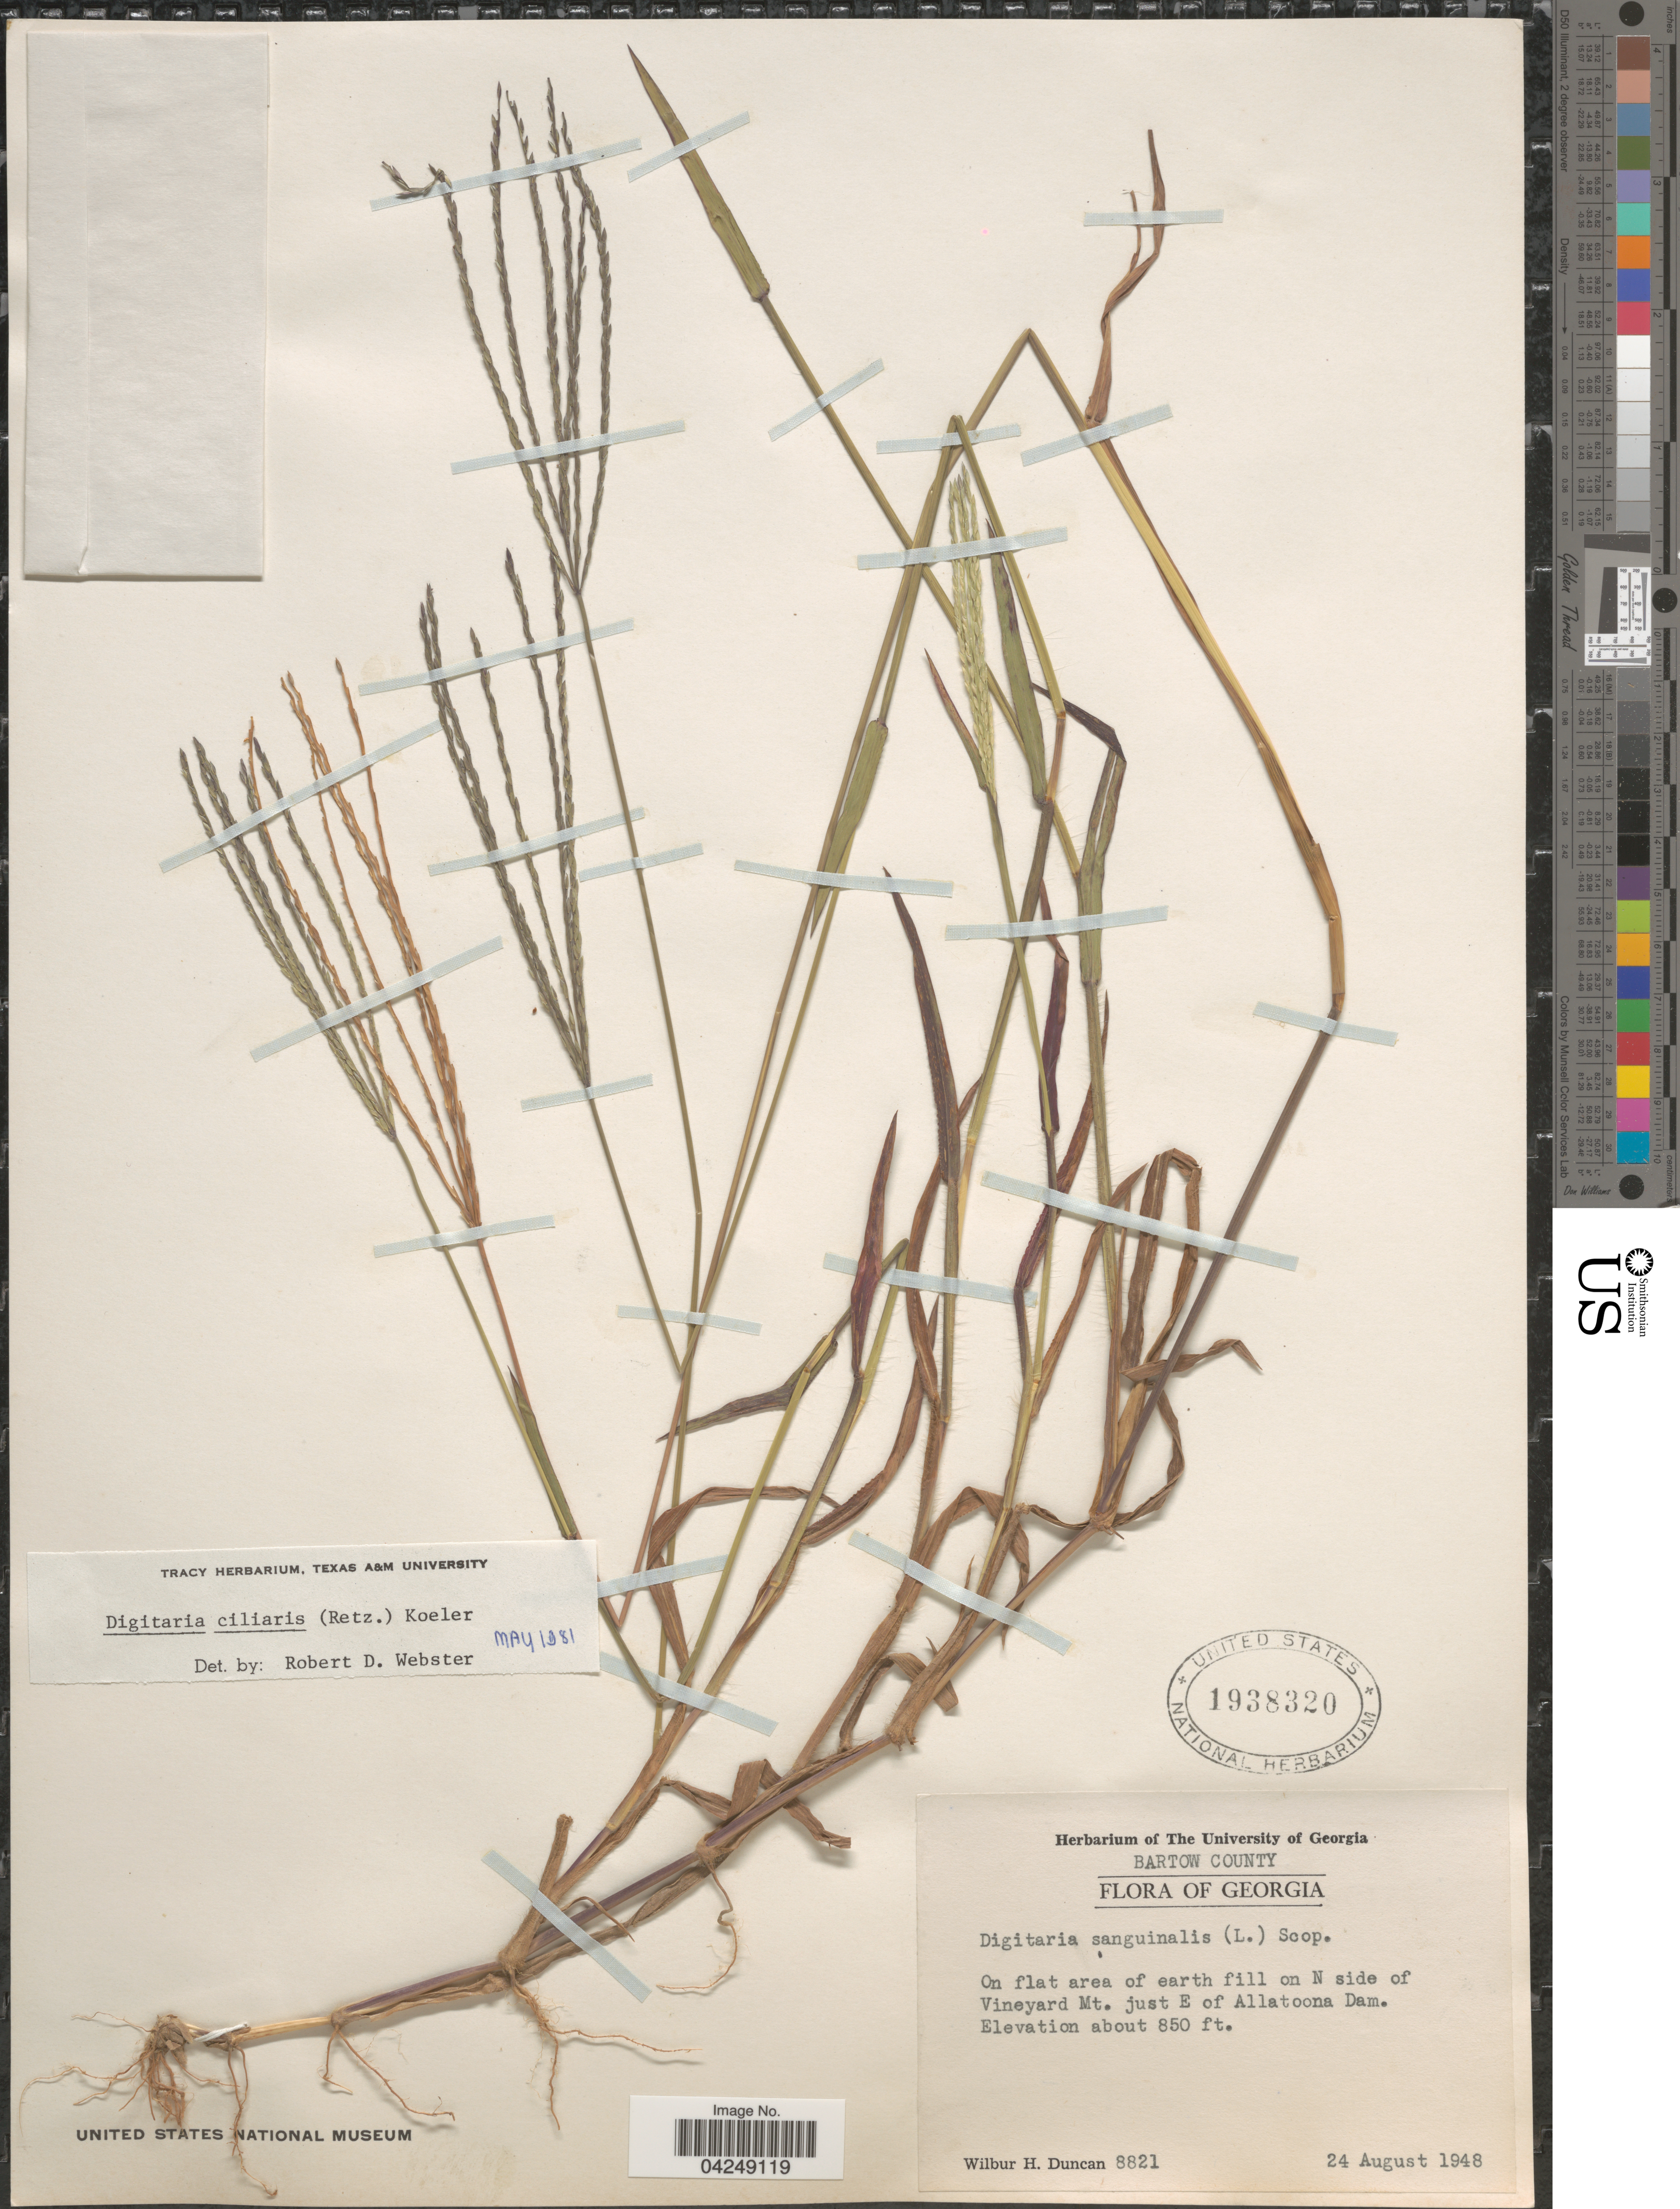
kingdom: Plantae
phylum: Tracheophyta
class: Liliopsida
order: Poales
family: Poaceae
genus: Digitaria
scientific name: Digitaria ciliaris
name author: (Retz.) Koeler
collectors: W. H. Duncan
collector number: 8821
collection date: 1948-08-24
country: United States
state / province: Georgia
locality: Bartow County. On flat area of earth fill on N side of Vineyard Mt. just E of Allatoona Dam.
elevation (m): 259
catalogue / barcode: US 1938320